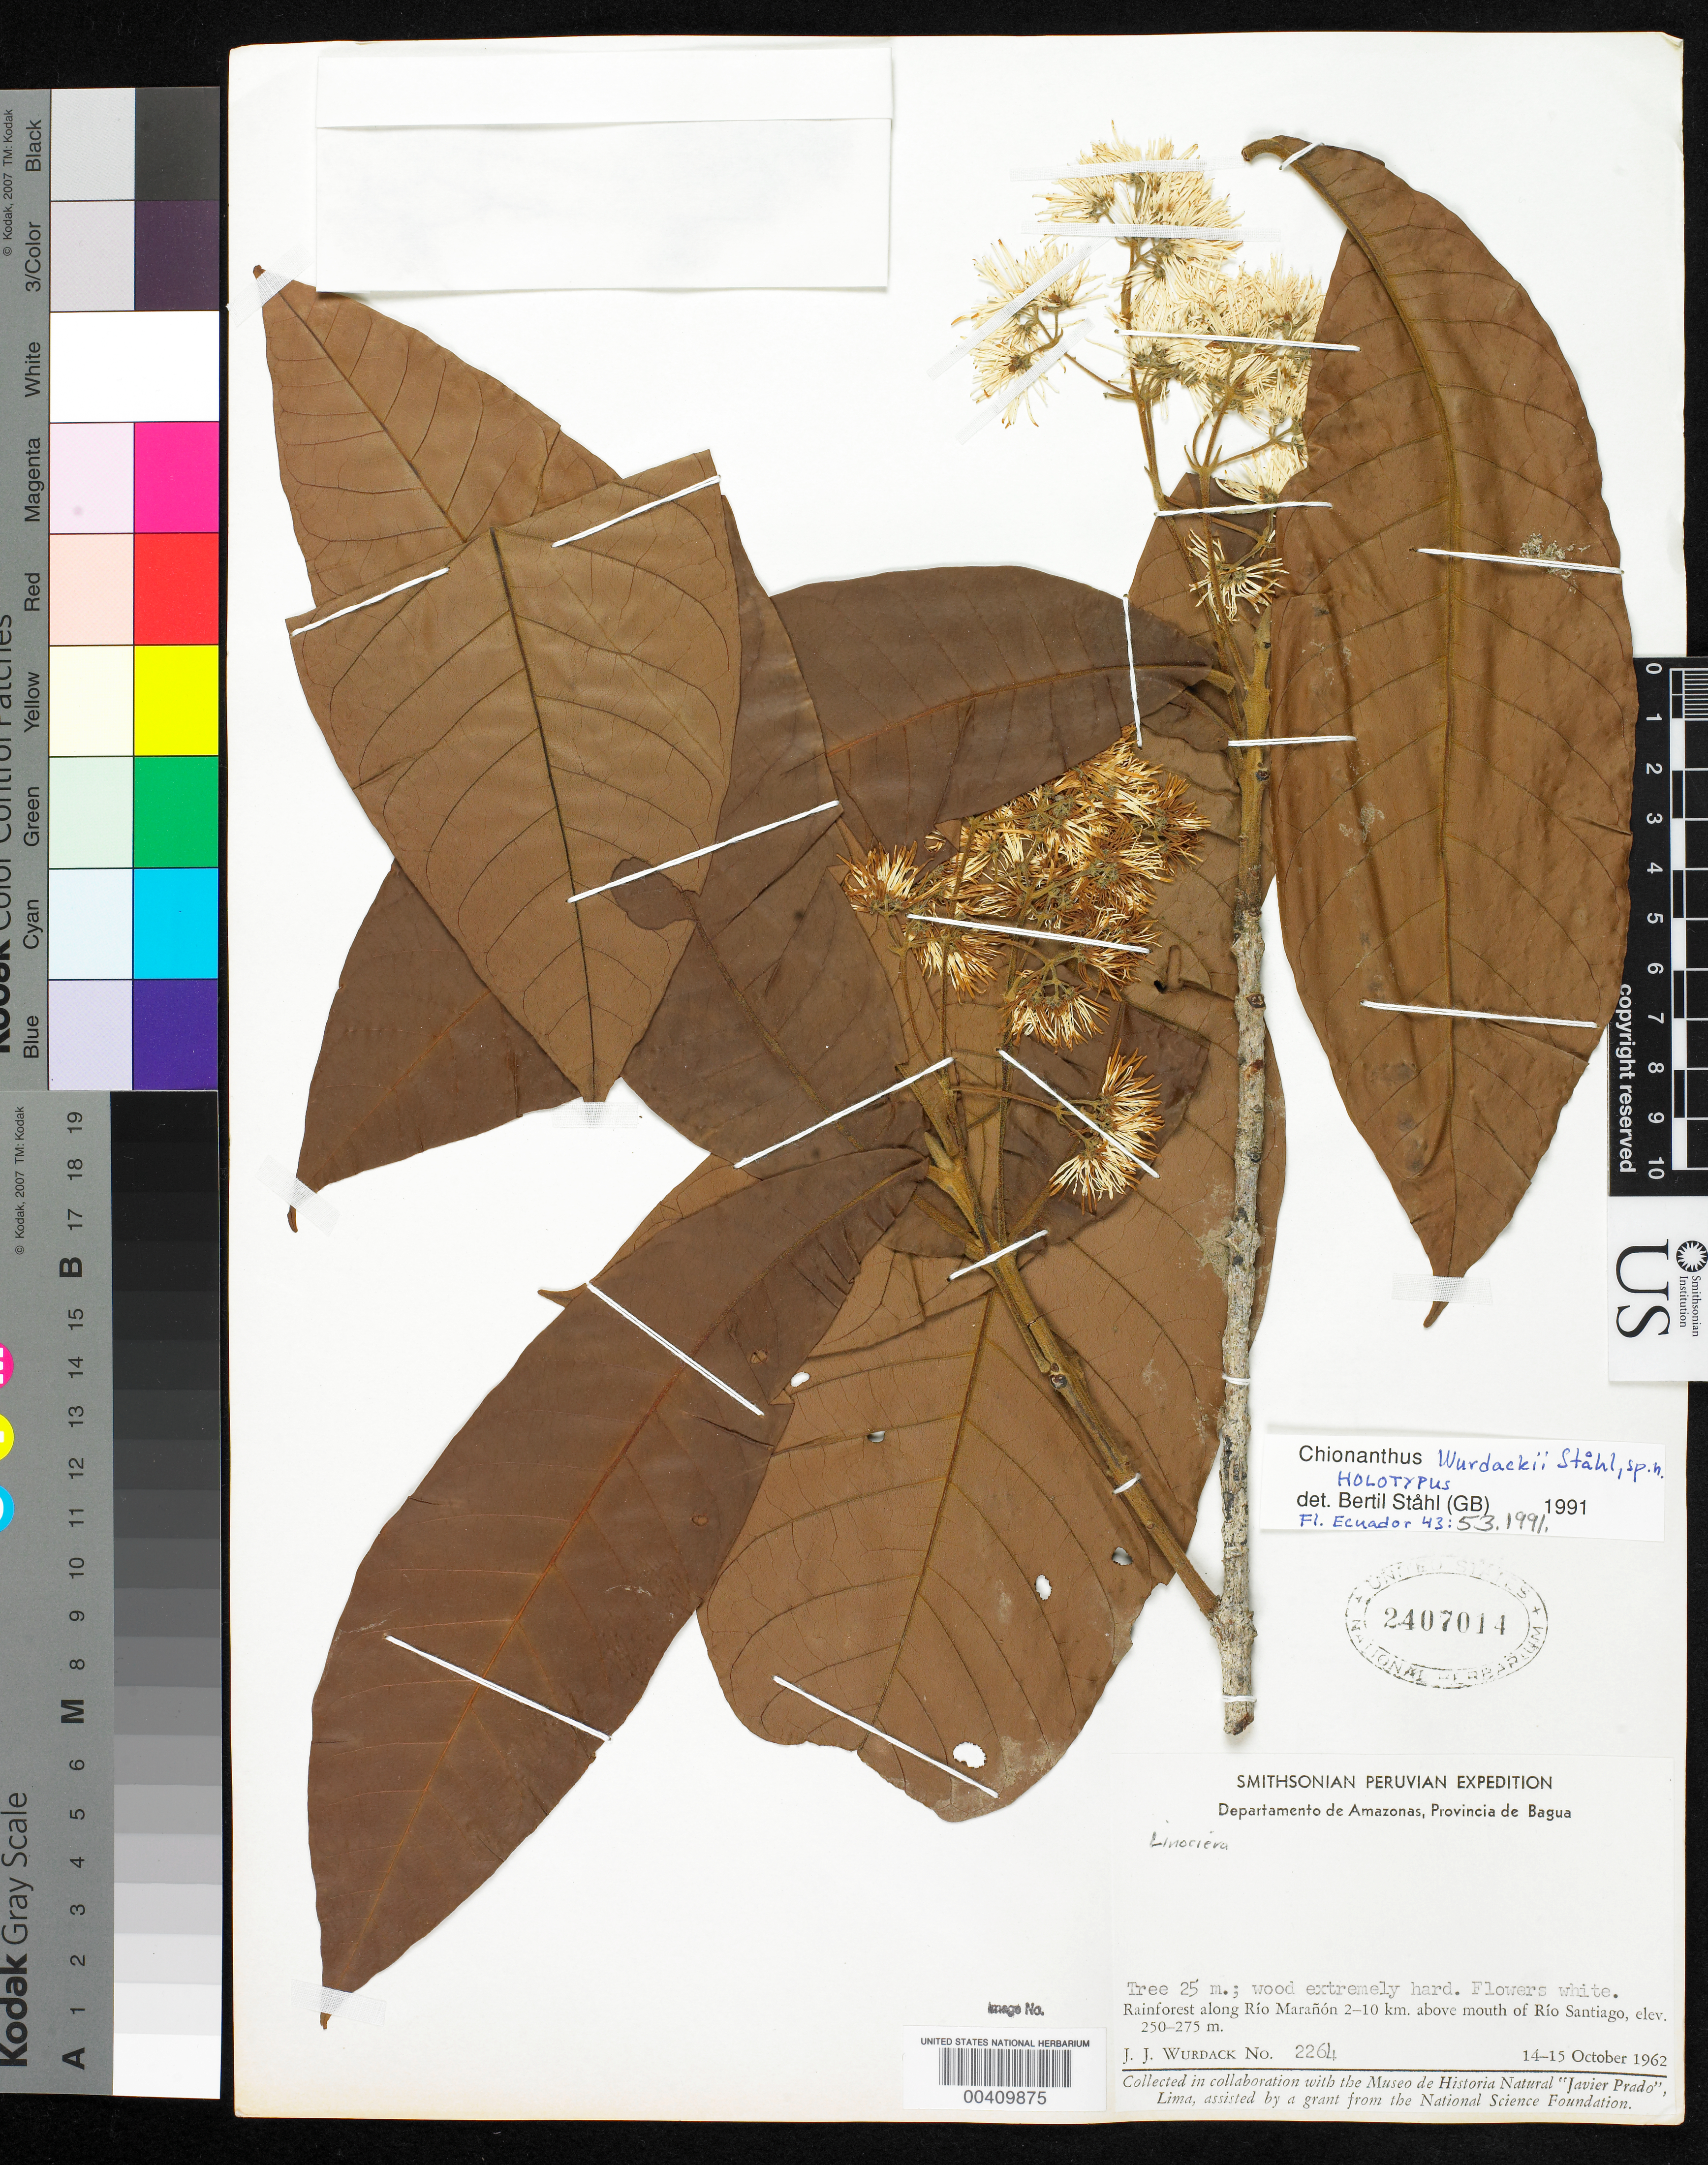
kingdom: Plantae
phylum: Tracheophyta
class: Magnoliopsida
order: Lamiales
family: Oleaceae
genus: Chionanthus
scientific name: Chionanthus wurdackii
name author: B. Ståhl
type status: Holotype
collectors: J. J. Wurdack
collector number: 2264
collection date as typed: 14 Oct 1962 to 15 Oct 1962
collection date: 1962-10-14/1962-10-15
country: Peru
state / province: Amazonas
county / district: Bagua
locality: rainforest along Río Maranon, 2 - 10 km above mouth of Río Santiago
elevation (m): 250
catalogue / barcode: US 2407014